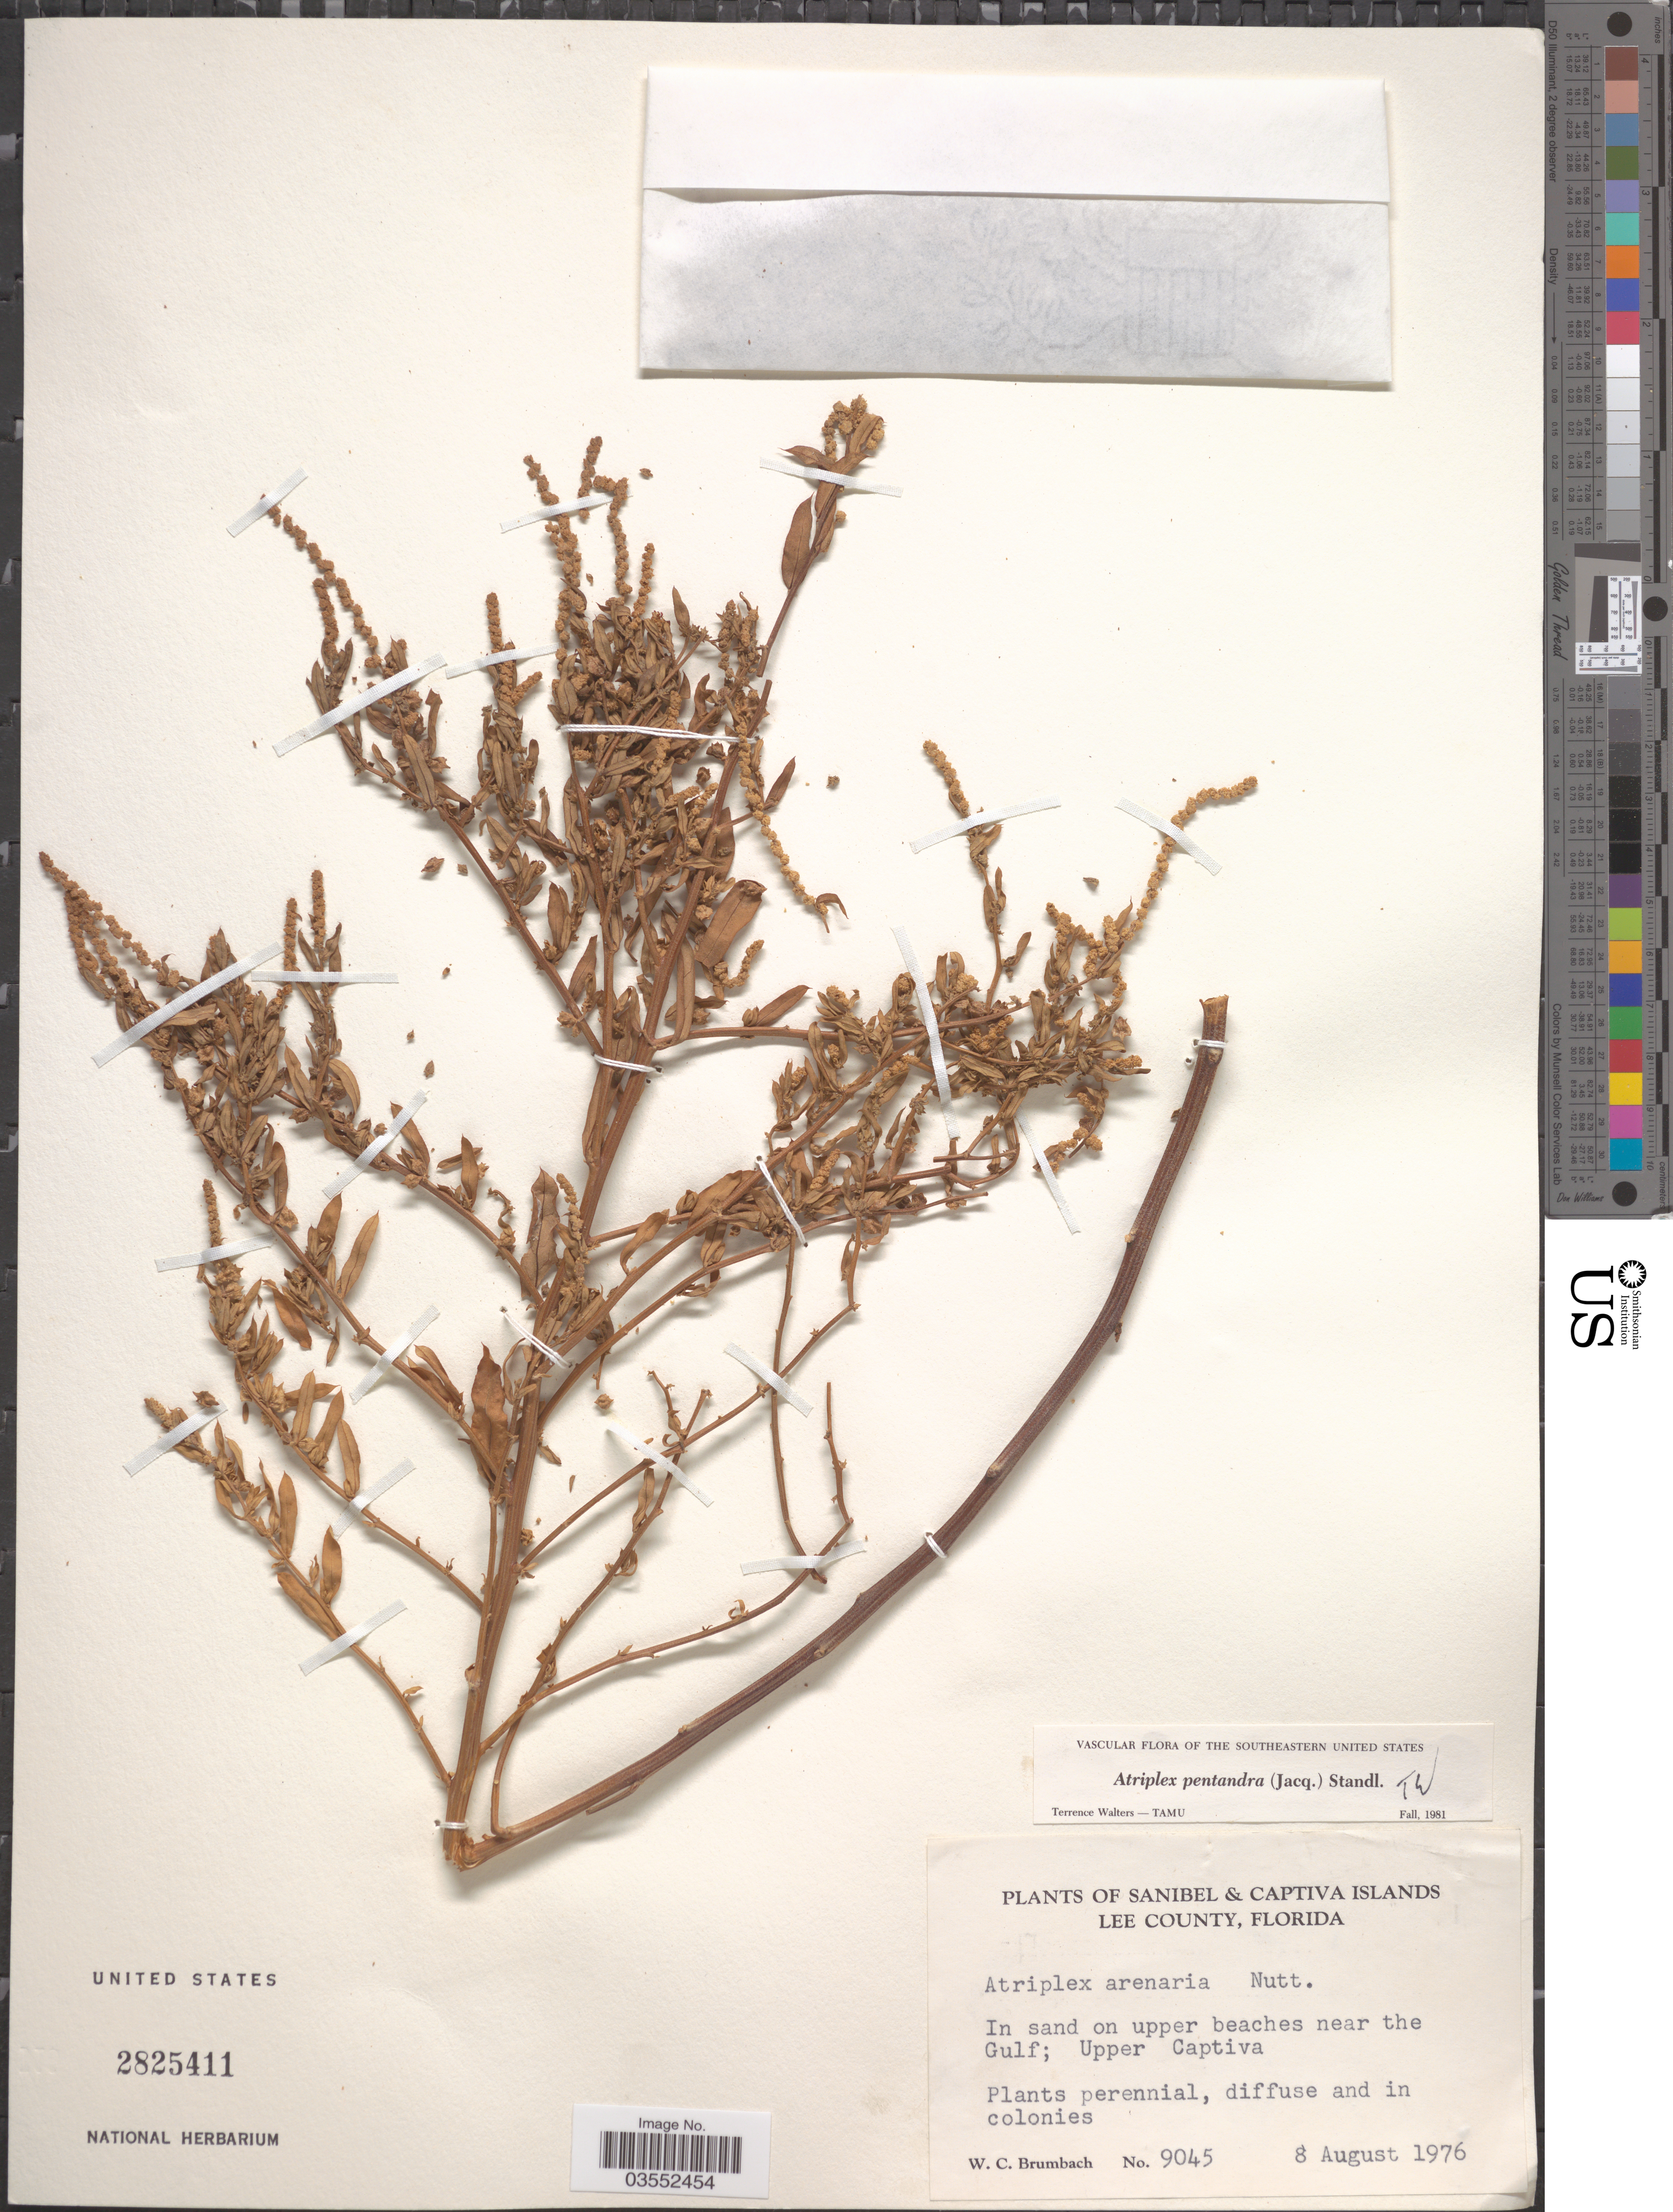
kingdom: Plantae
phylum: Tracheophyta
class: Magnoliopsida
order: Caryophyllales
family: Amaranthaceae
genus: Atriplex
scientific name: Atriplex pentandra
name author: (Jacq.) Standl.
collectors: W. C. Brumbach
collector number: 9045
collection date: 1976-08-08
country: United States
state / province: Florida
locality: Captiva Island. Lee County. In sand on upper beaches near the Gulf; Upper Captiva.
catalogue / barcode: US 2825411